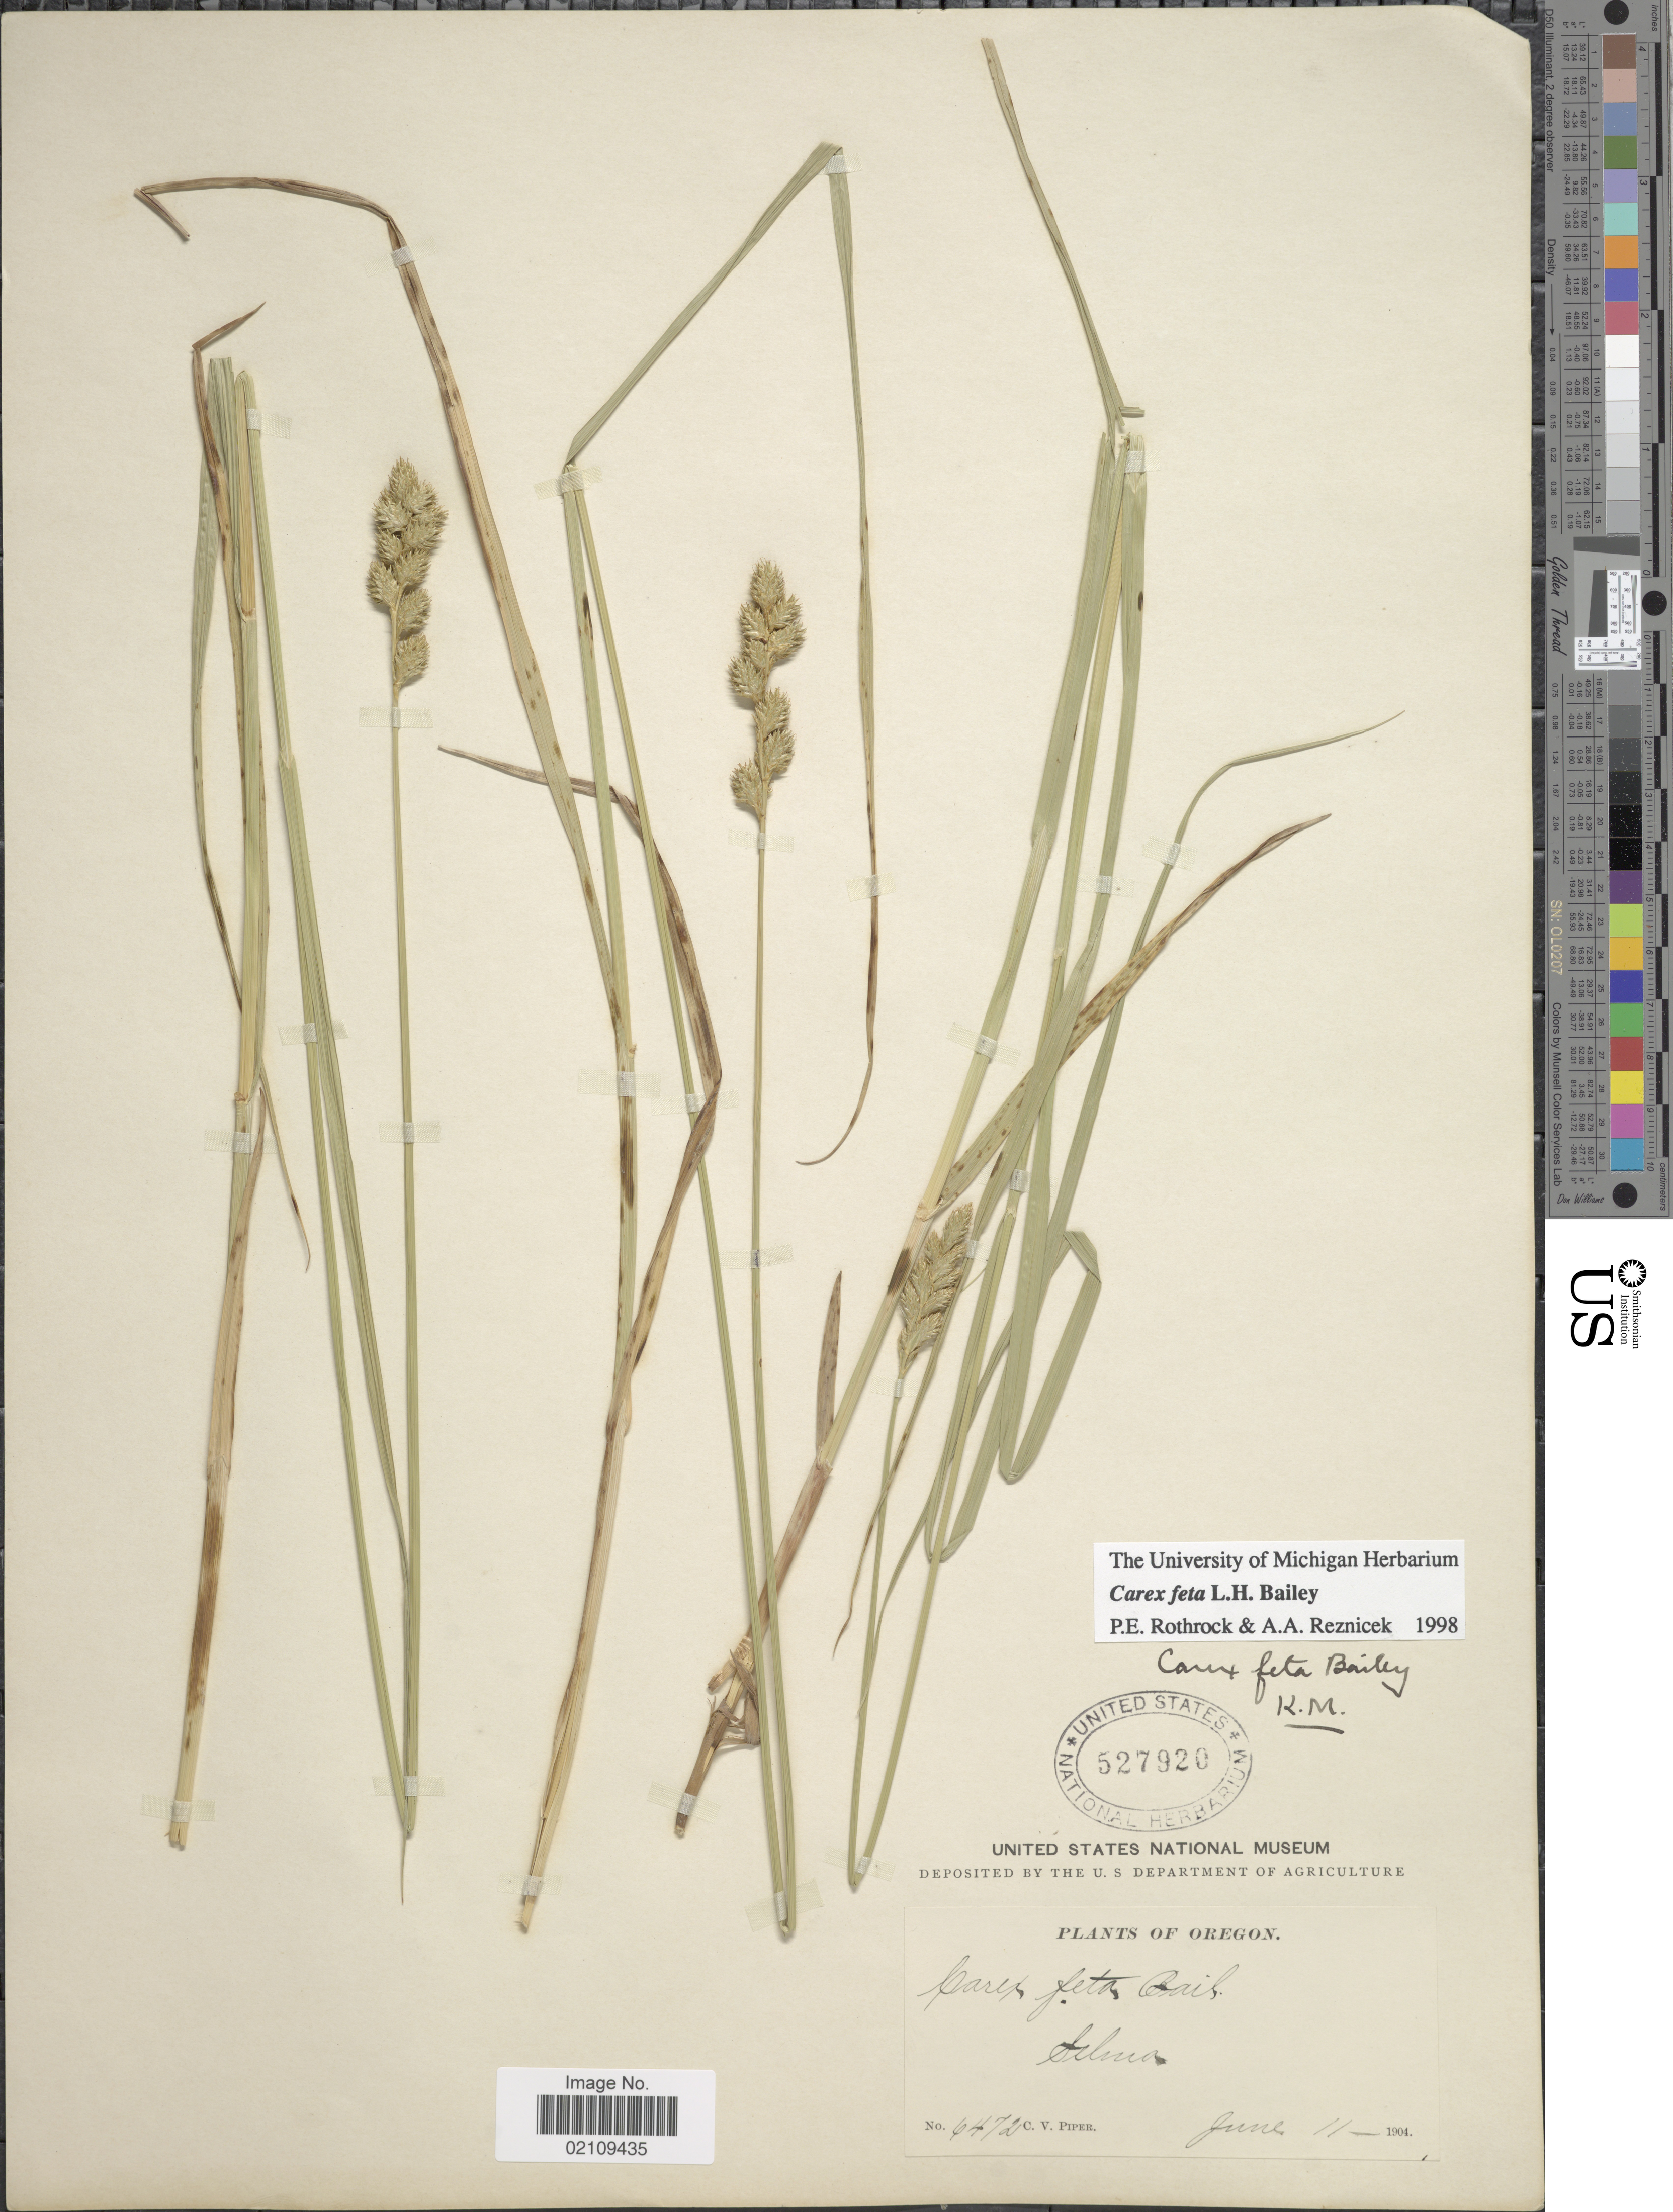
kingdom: Plantae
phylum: Tracheophyta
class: Liliopsida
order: Poales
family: Cyperaceae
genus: Carex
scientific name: Carex feta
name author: L.H. Bailey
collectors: C. V. Piper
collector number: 6472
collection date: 1904-06-11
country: United States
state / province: Oregon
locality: Selma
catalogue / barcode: US 527920